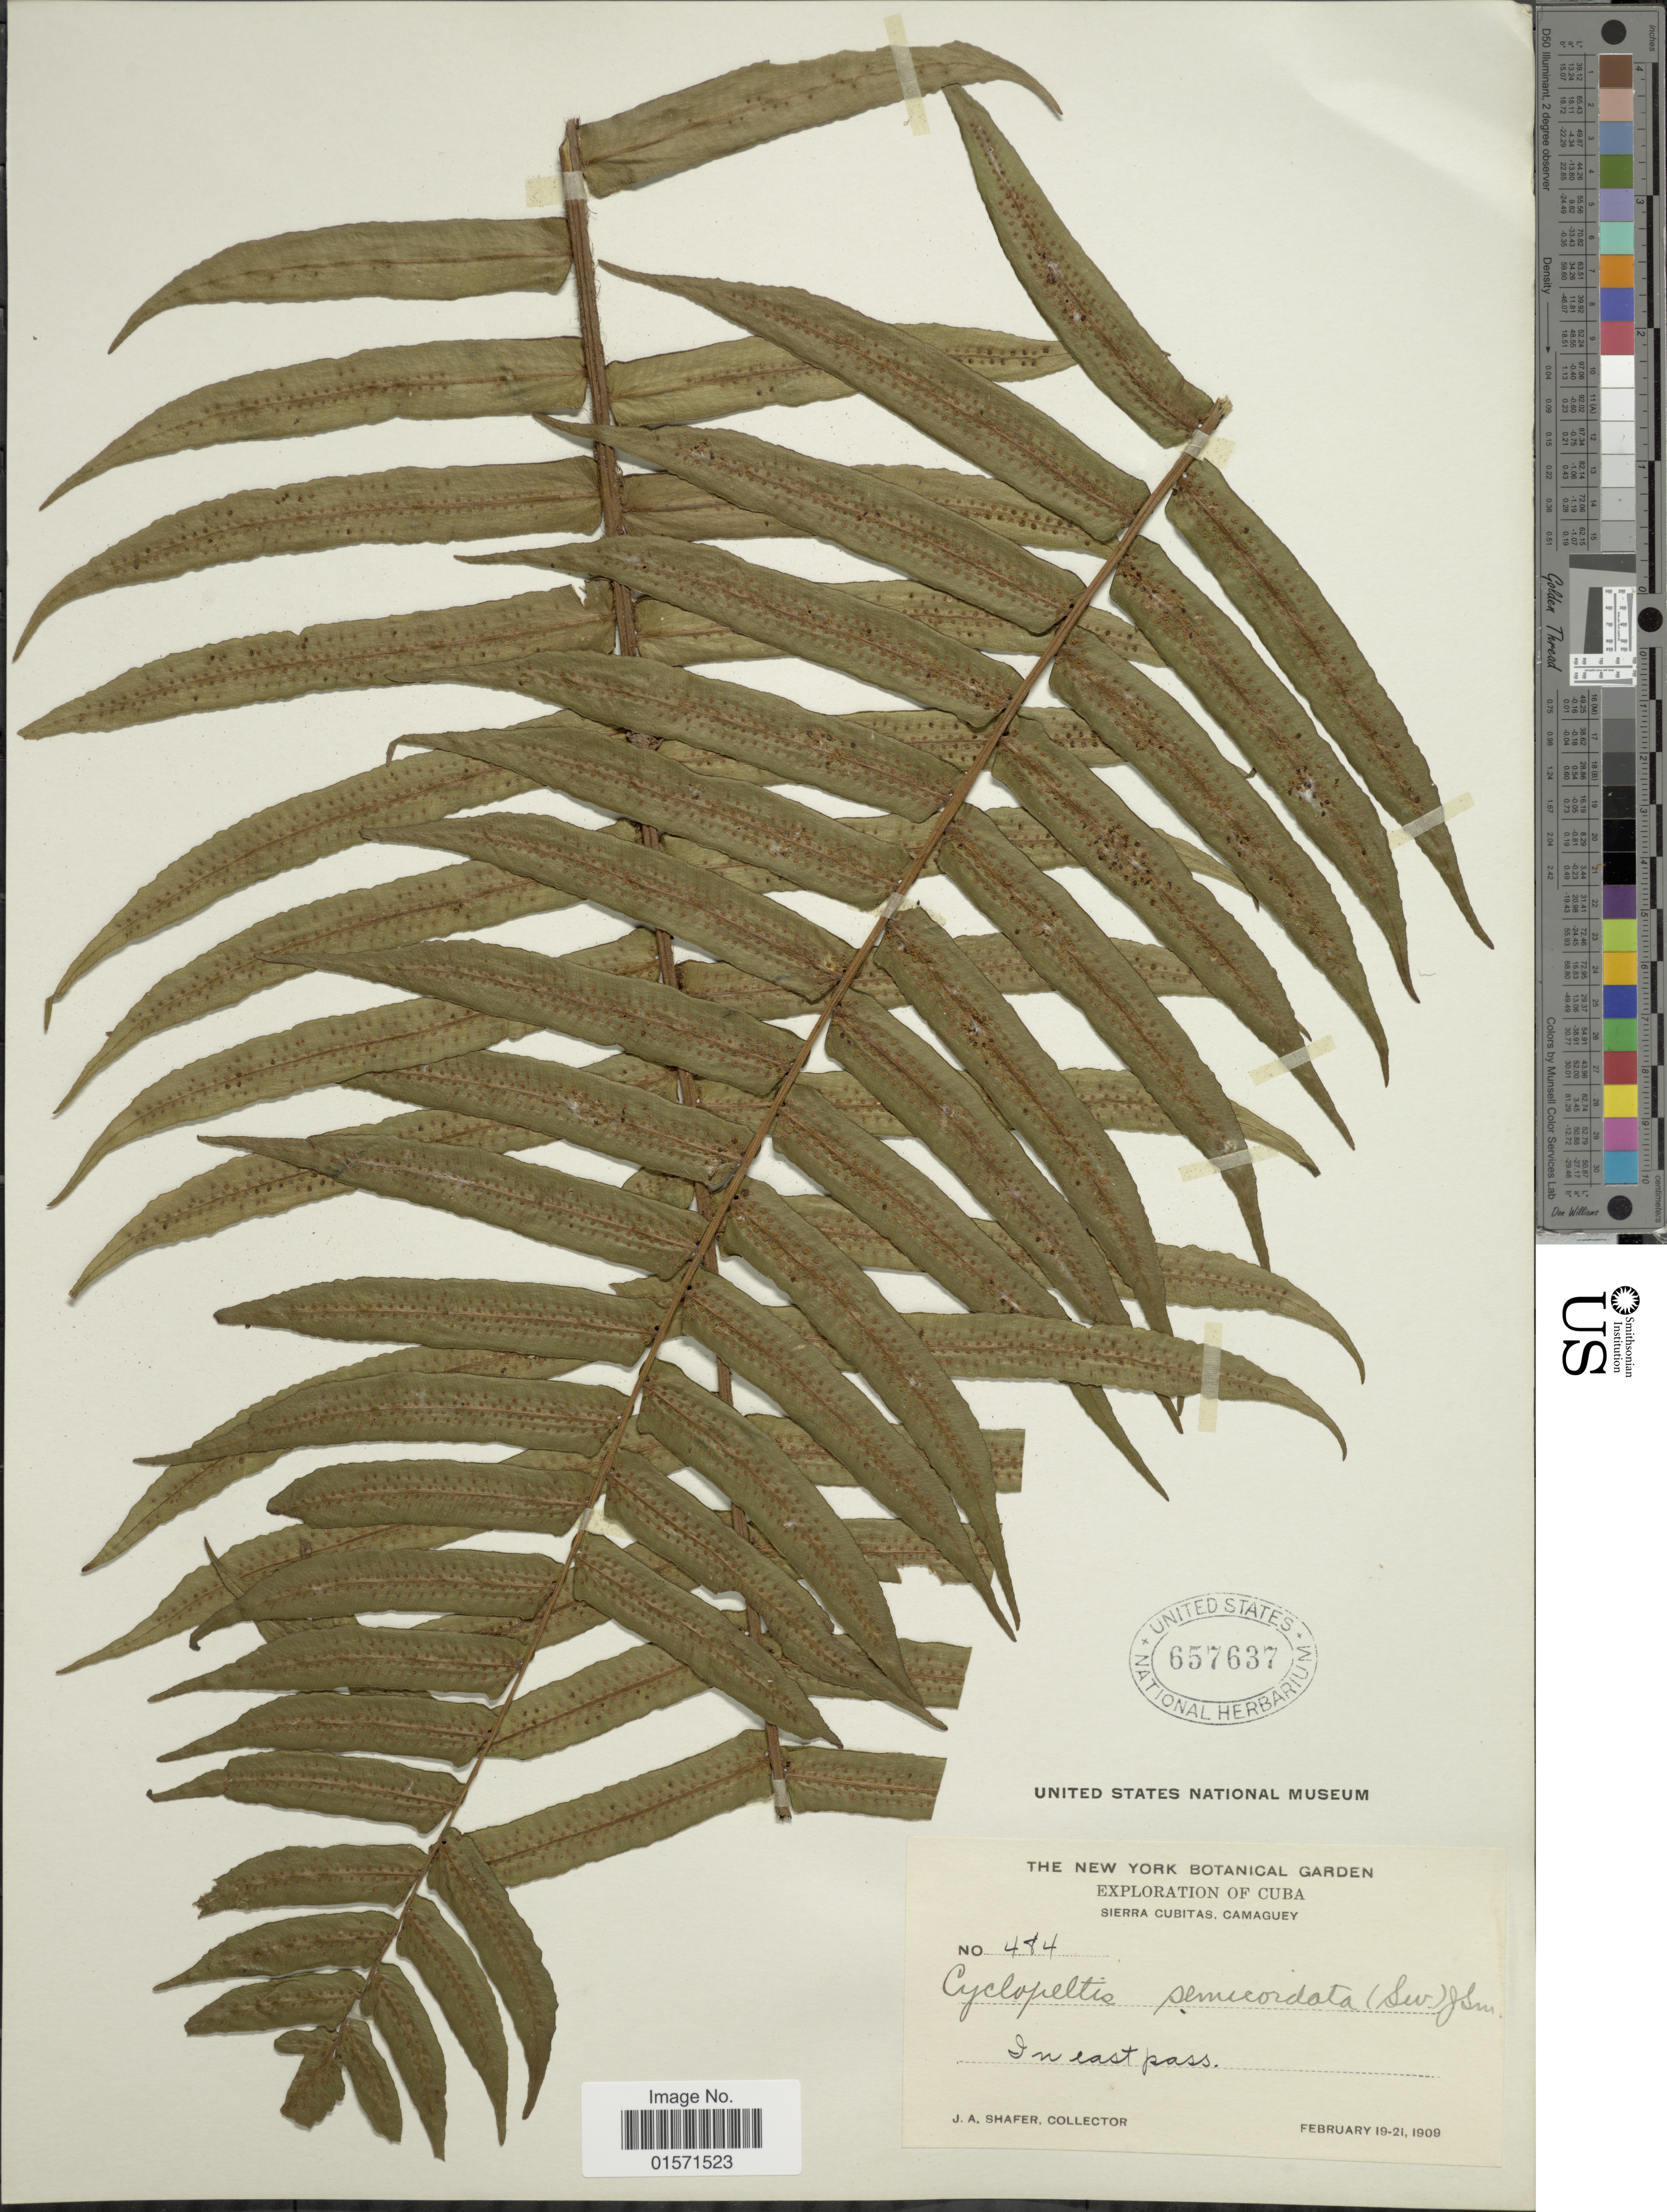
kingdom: Plantae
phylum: Tracheophyta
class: Polypodiopsida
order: Polypodiales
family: Lomariopsidaceae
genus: Cyclopeltis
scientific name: Cyclopeltis semicordata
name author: (Sw.) J. Sm.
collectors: J. A. Shafer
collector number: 484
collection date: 1909-02-19/1909-02-21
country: Cuba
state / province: Camagüey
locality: Cuba. Sierra Cubitas, Camaguey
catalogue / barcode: US 657637